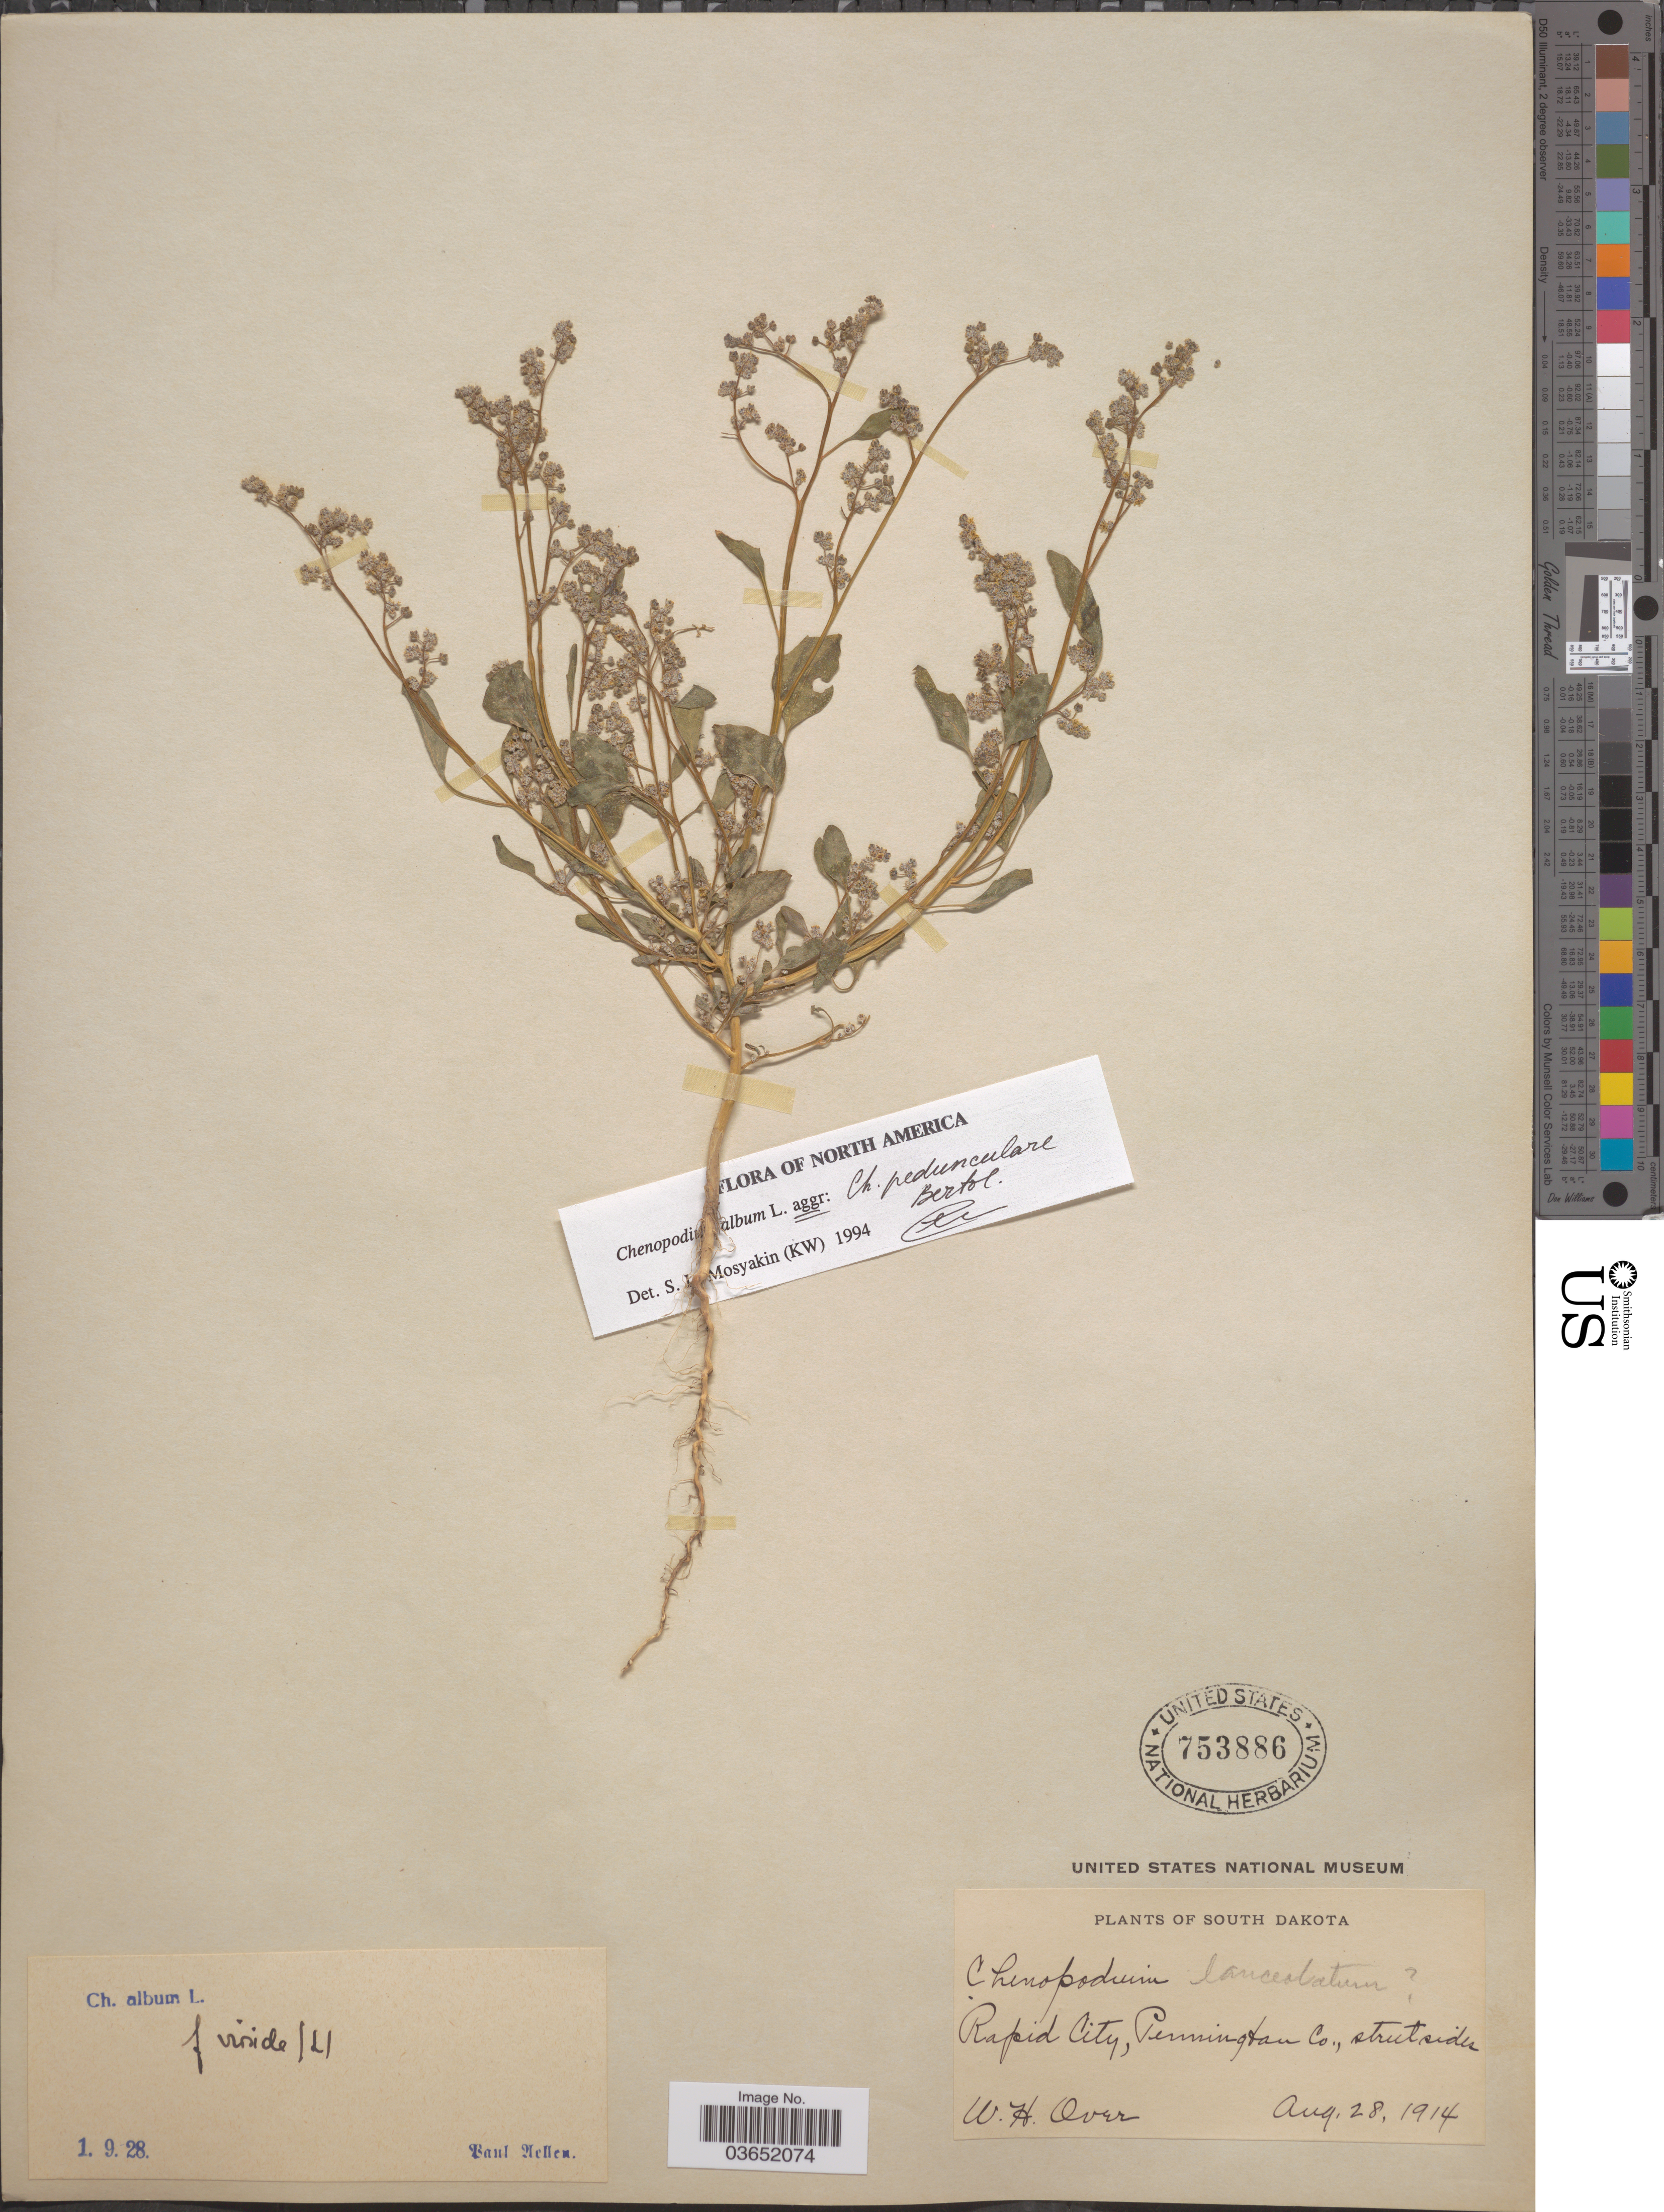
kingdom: Plantae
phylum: Tracheophyta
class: Magnoliopsida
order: Caryophyllales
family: Amaranthaceae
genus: Chenopodium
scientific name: Chenopodium album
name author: L.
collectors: W. Over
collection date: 1914-08-28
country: United States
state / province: South Dakota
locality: Rapid City, Pennington Co.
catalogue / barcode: US 753886